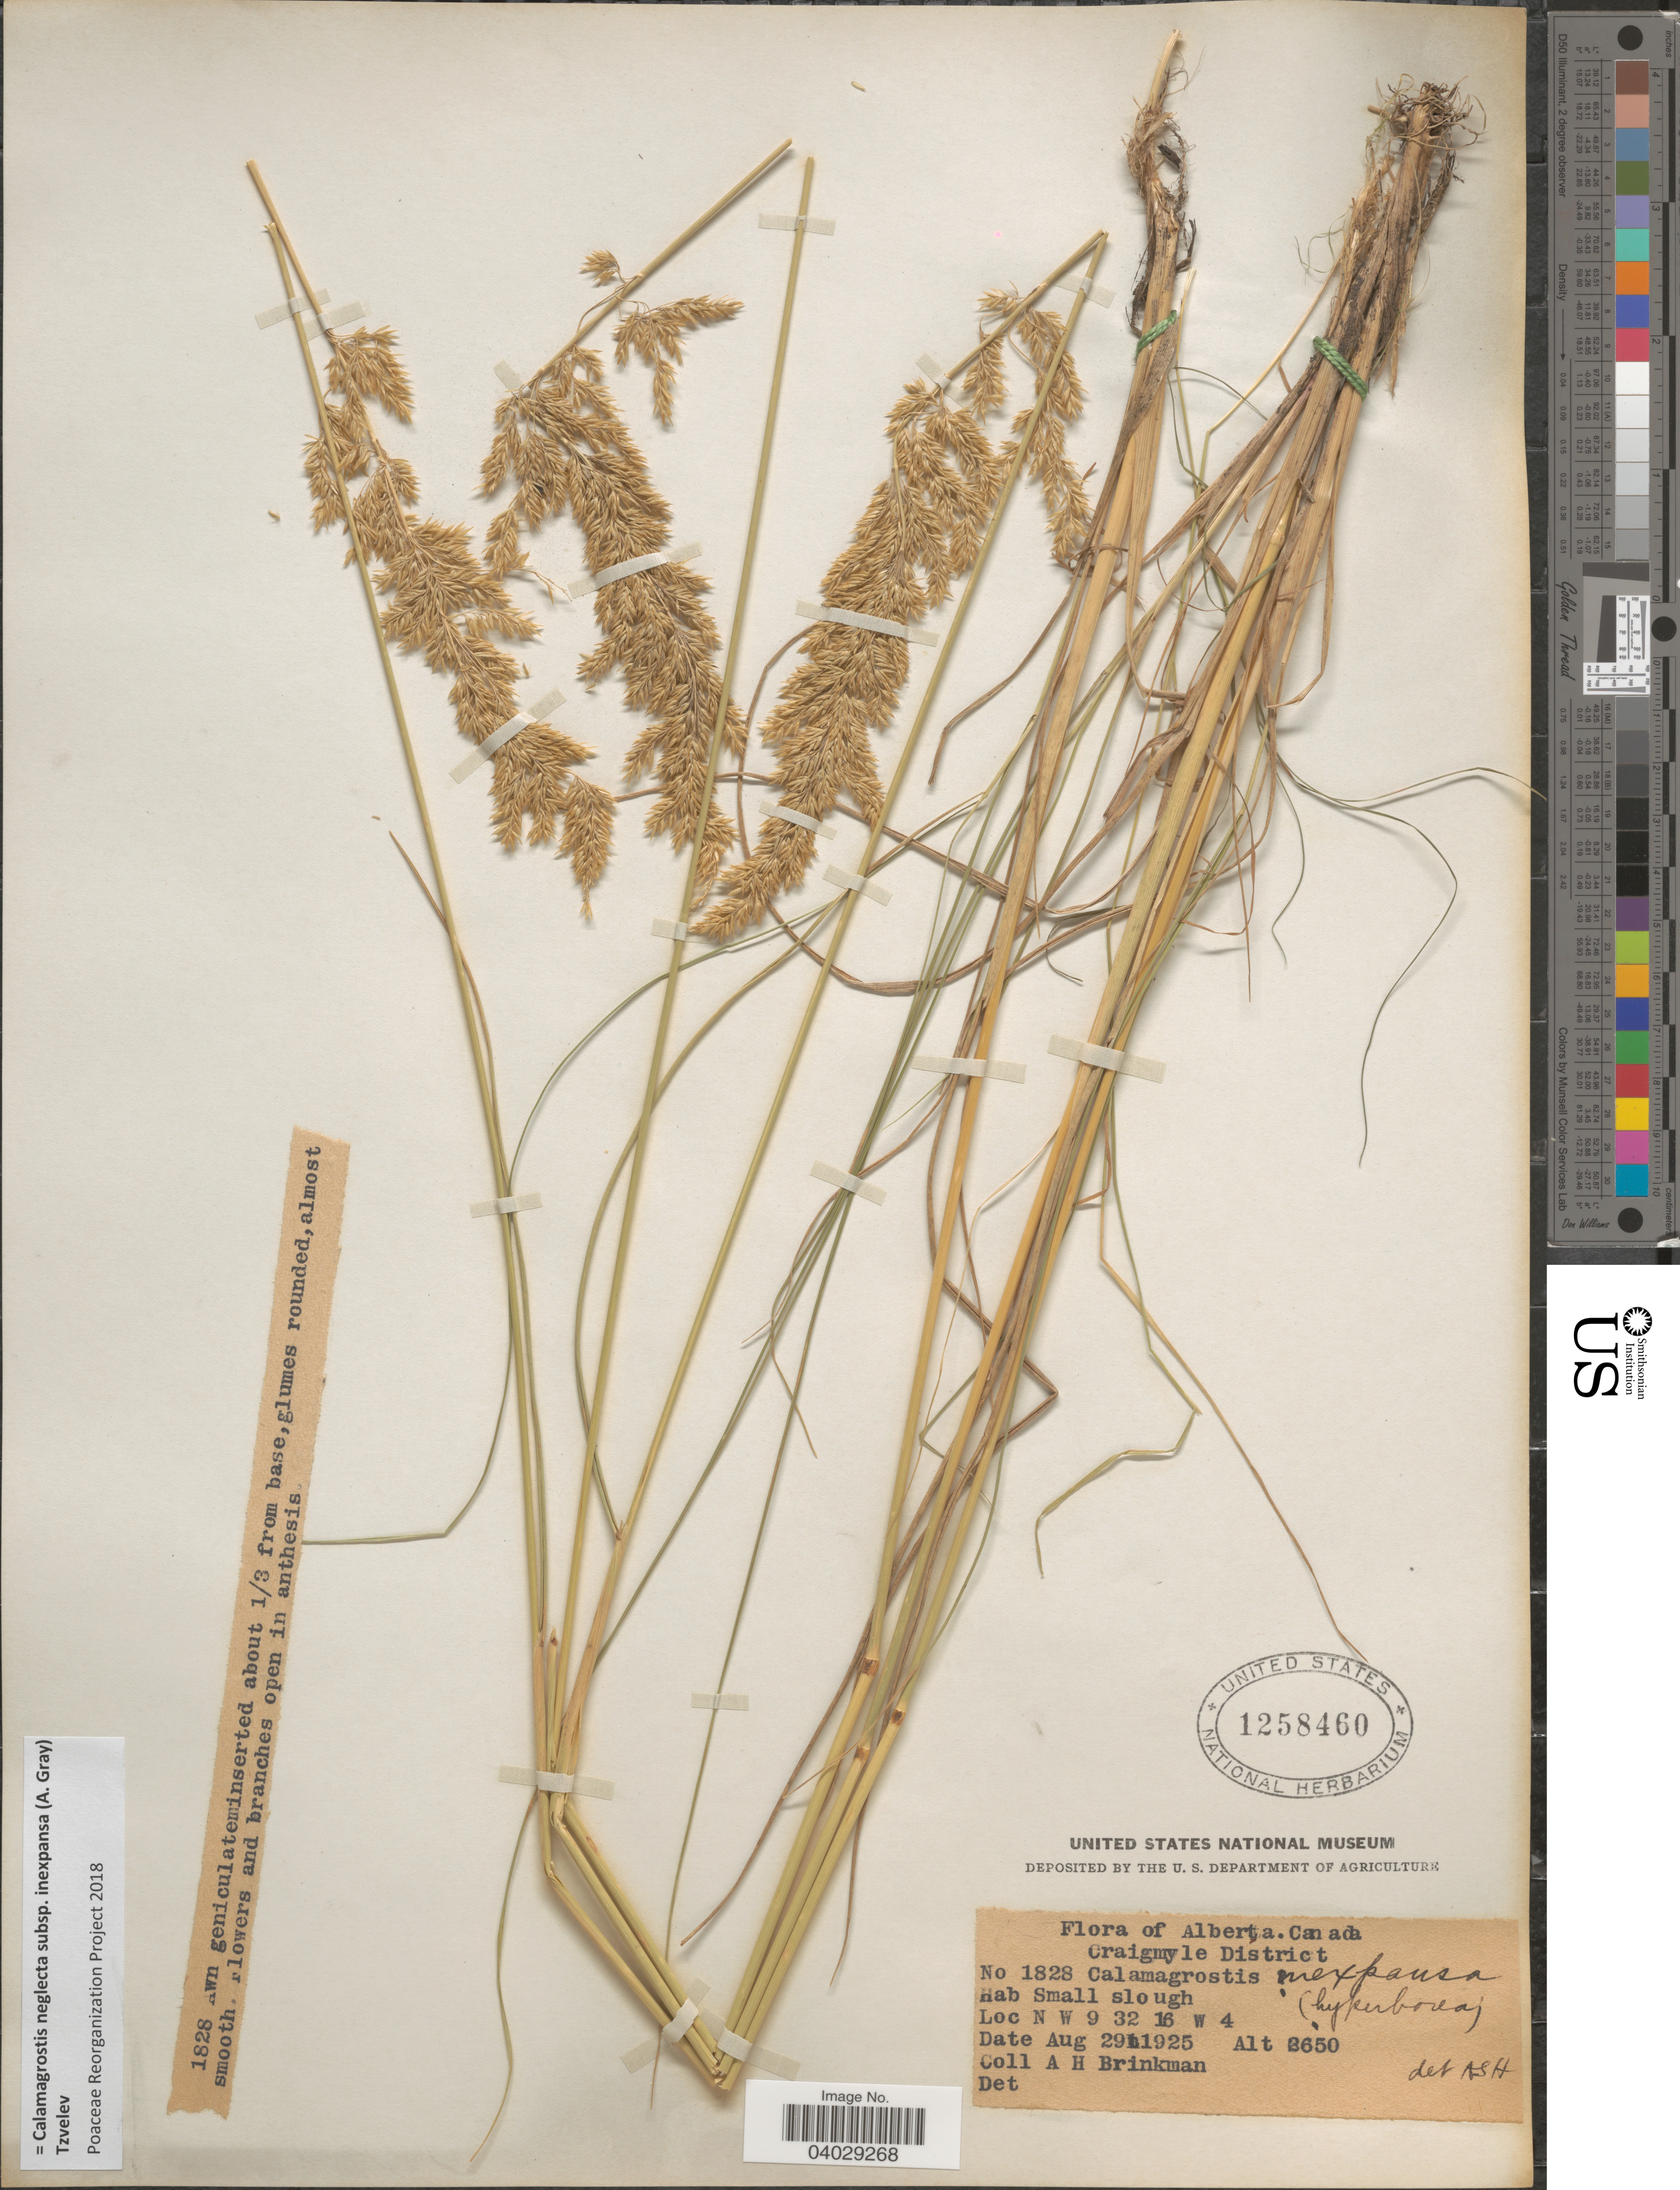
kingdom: Plantae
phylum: Tracheophyta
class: Liliopsida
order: Poales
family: Poaceae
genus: Calamagrostis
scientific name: Calamagrostis neglecta subsp. inexpansa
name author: (A. Gray) Tzvelev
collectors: A. Brinkman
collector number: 1828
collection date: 1925-08-29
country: Canada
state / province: Alberta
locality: Craigmyle District. N W 9 32 16 W 4.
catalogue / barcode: US 1258460